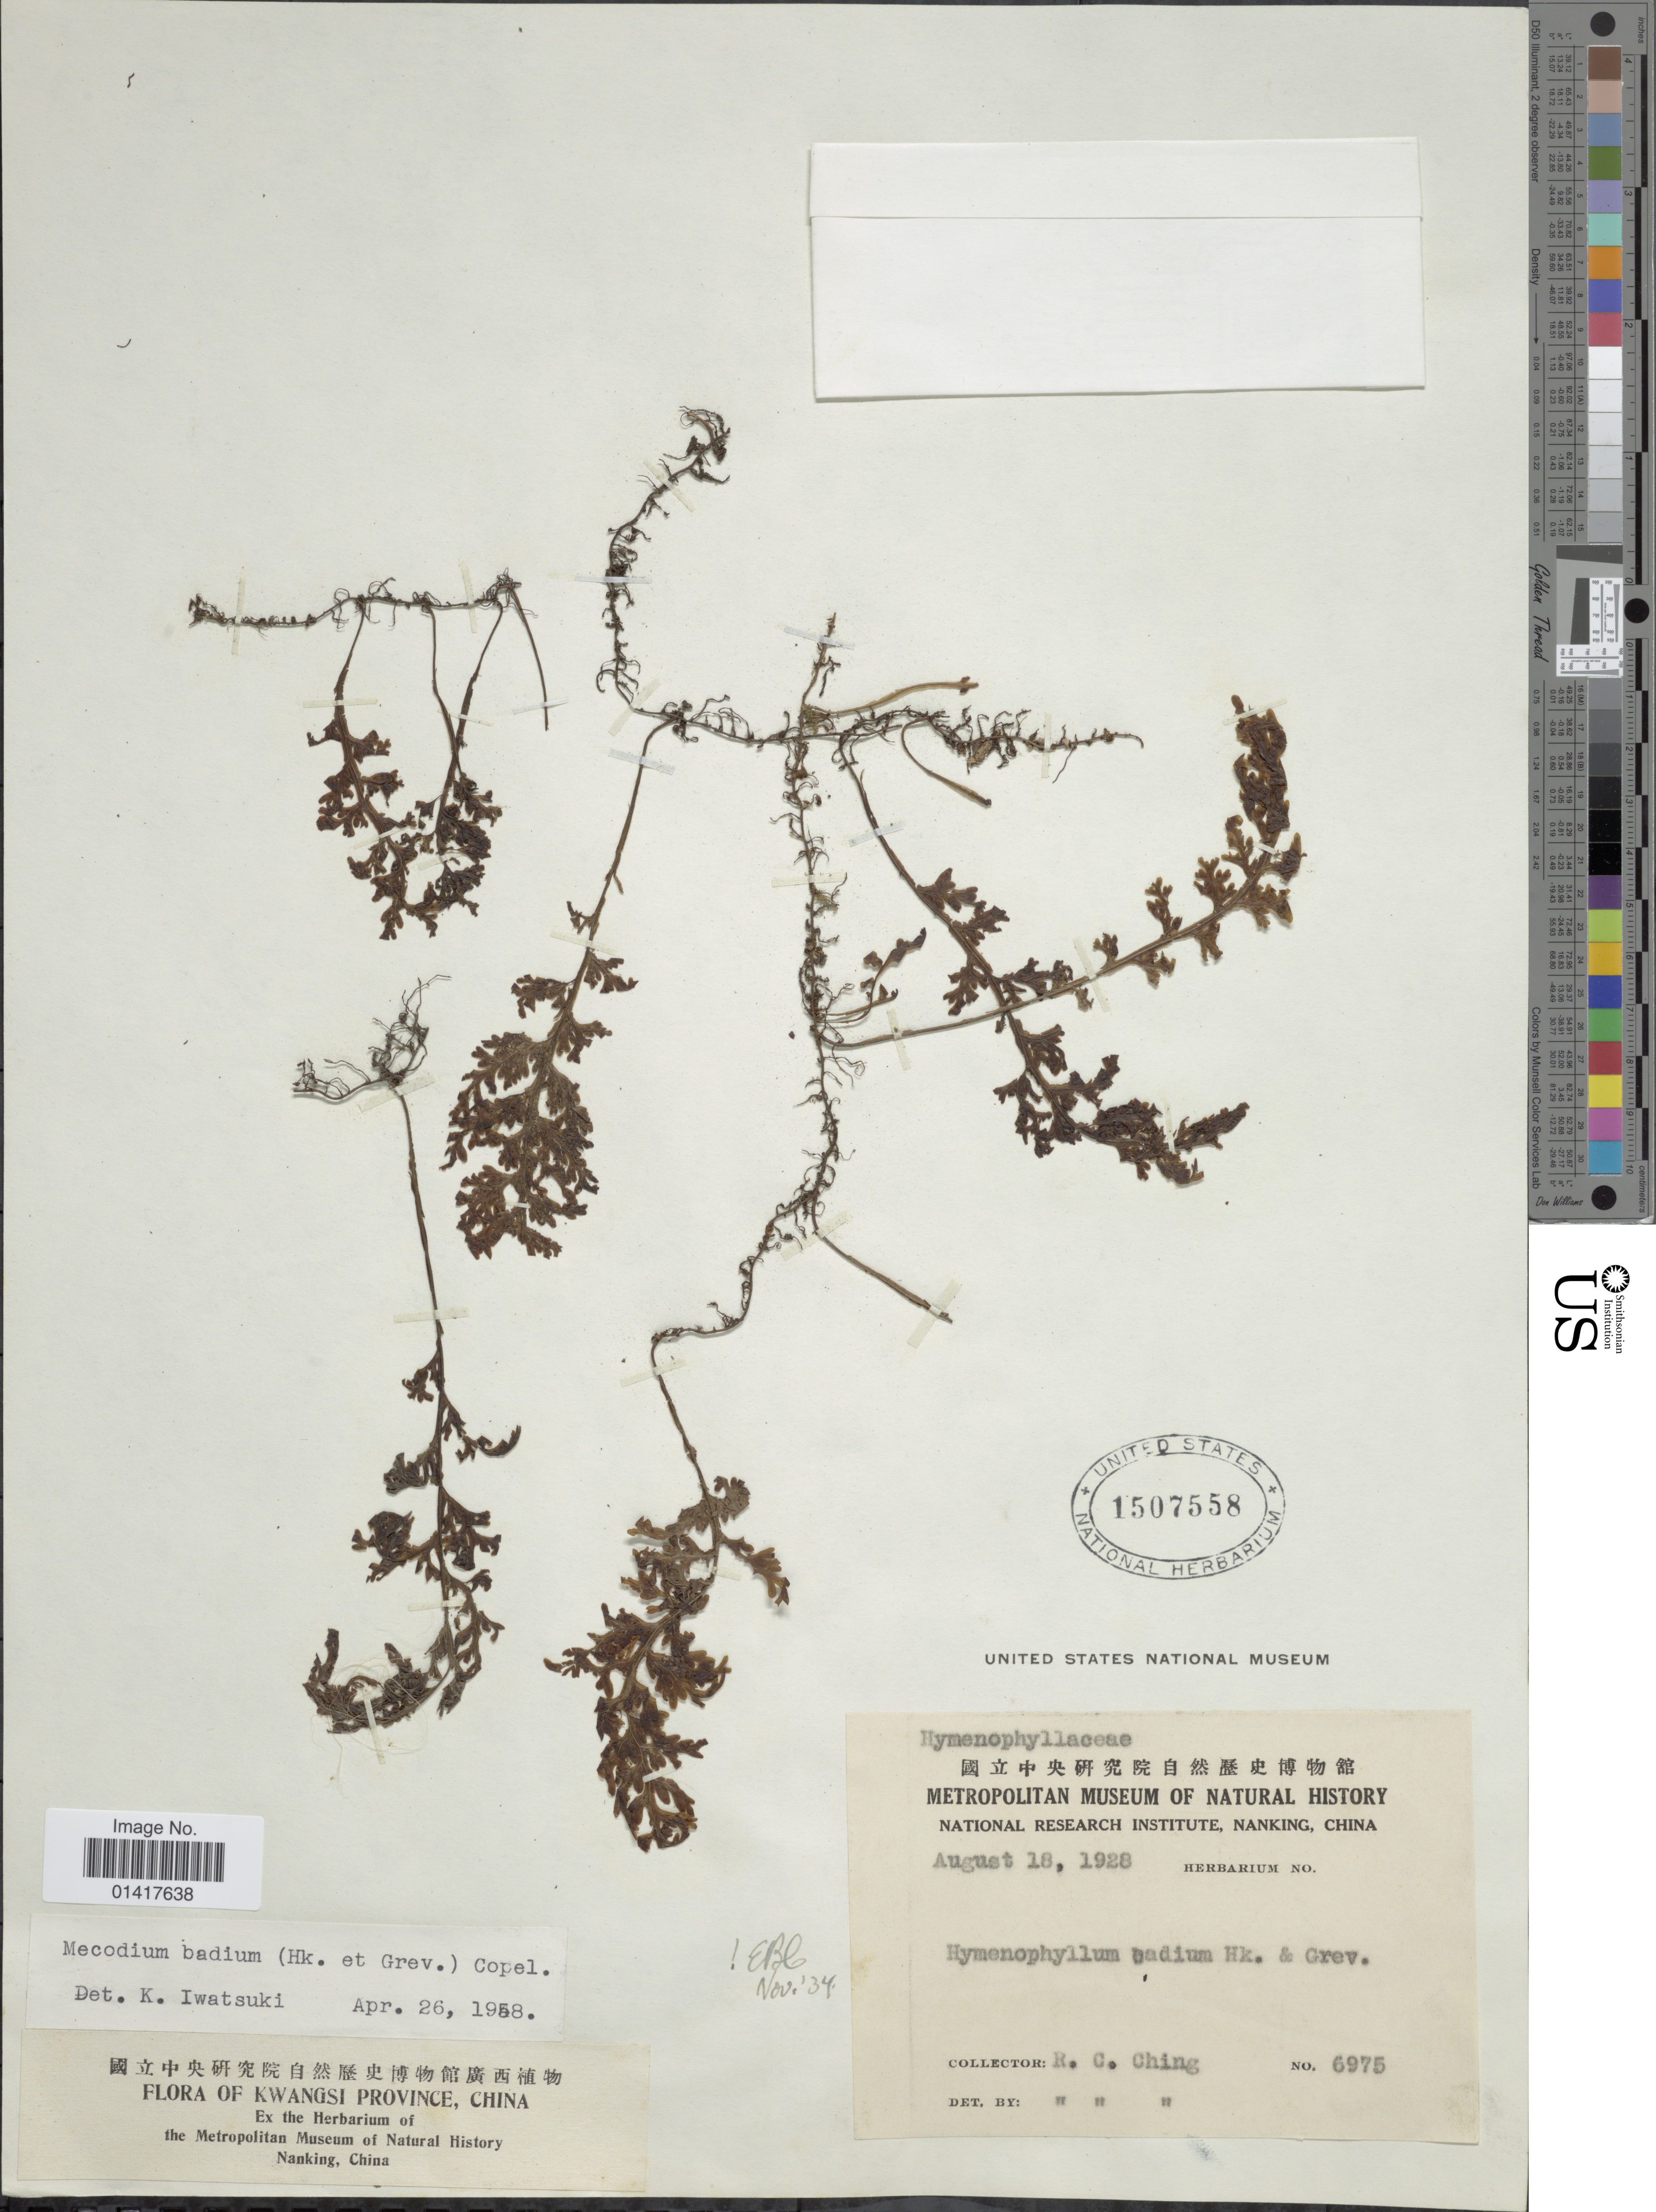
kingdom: Plantae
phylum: Tracheophyta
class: Polypodiopsida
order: Hymenophyllales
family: Hymenophyllaceae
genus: Hymenophyllum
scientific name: Hymenophyllum badium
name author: Hook. & Grev.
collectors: R. C. Ching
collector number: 6975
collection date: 1928-08-18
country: China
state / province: Guangxi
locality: Kwangsi Province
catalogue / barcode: US 1507558